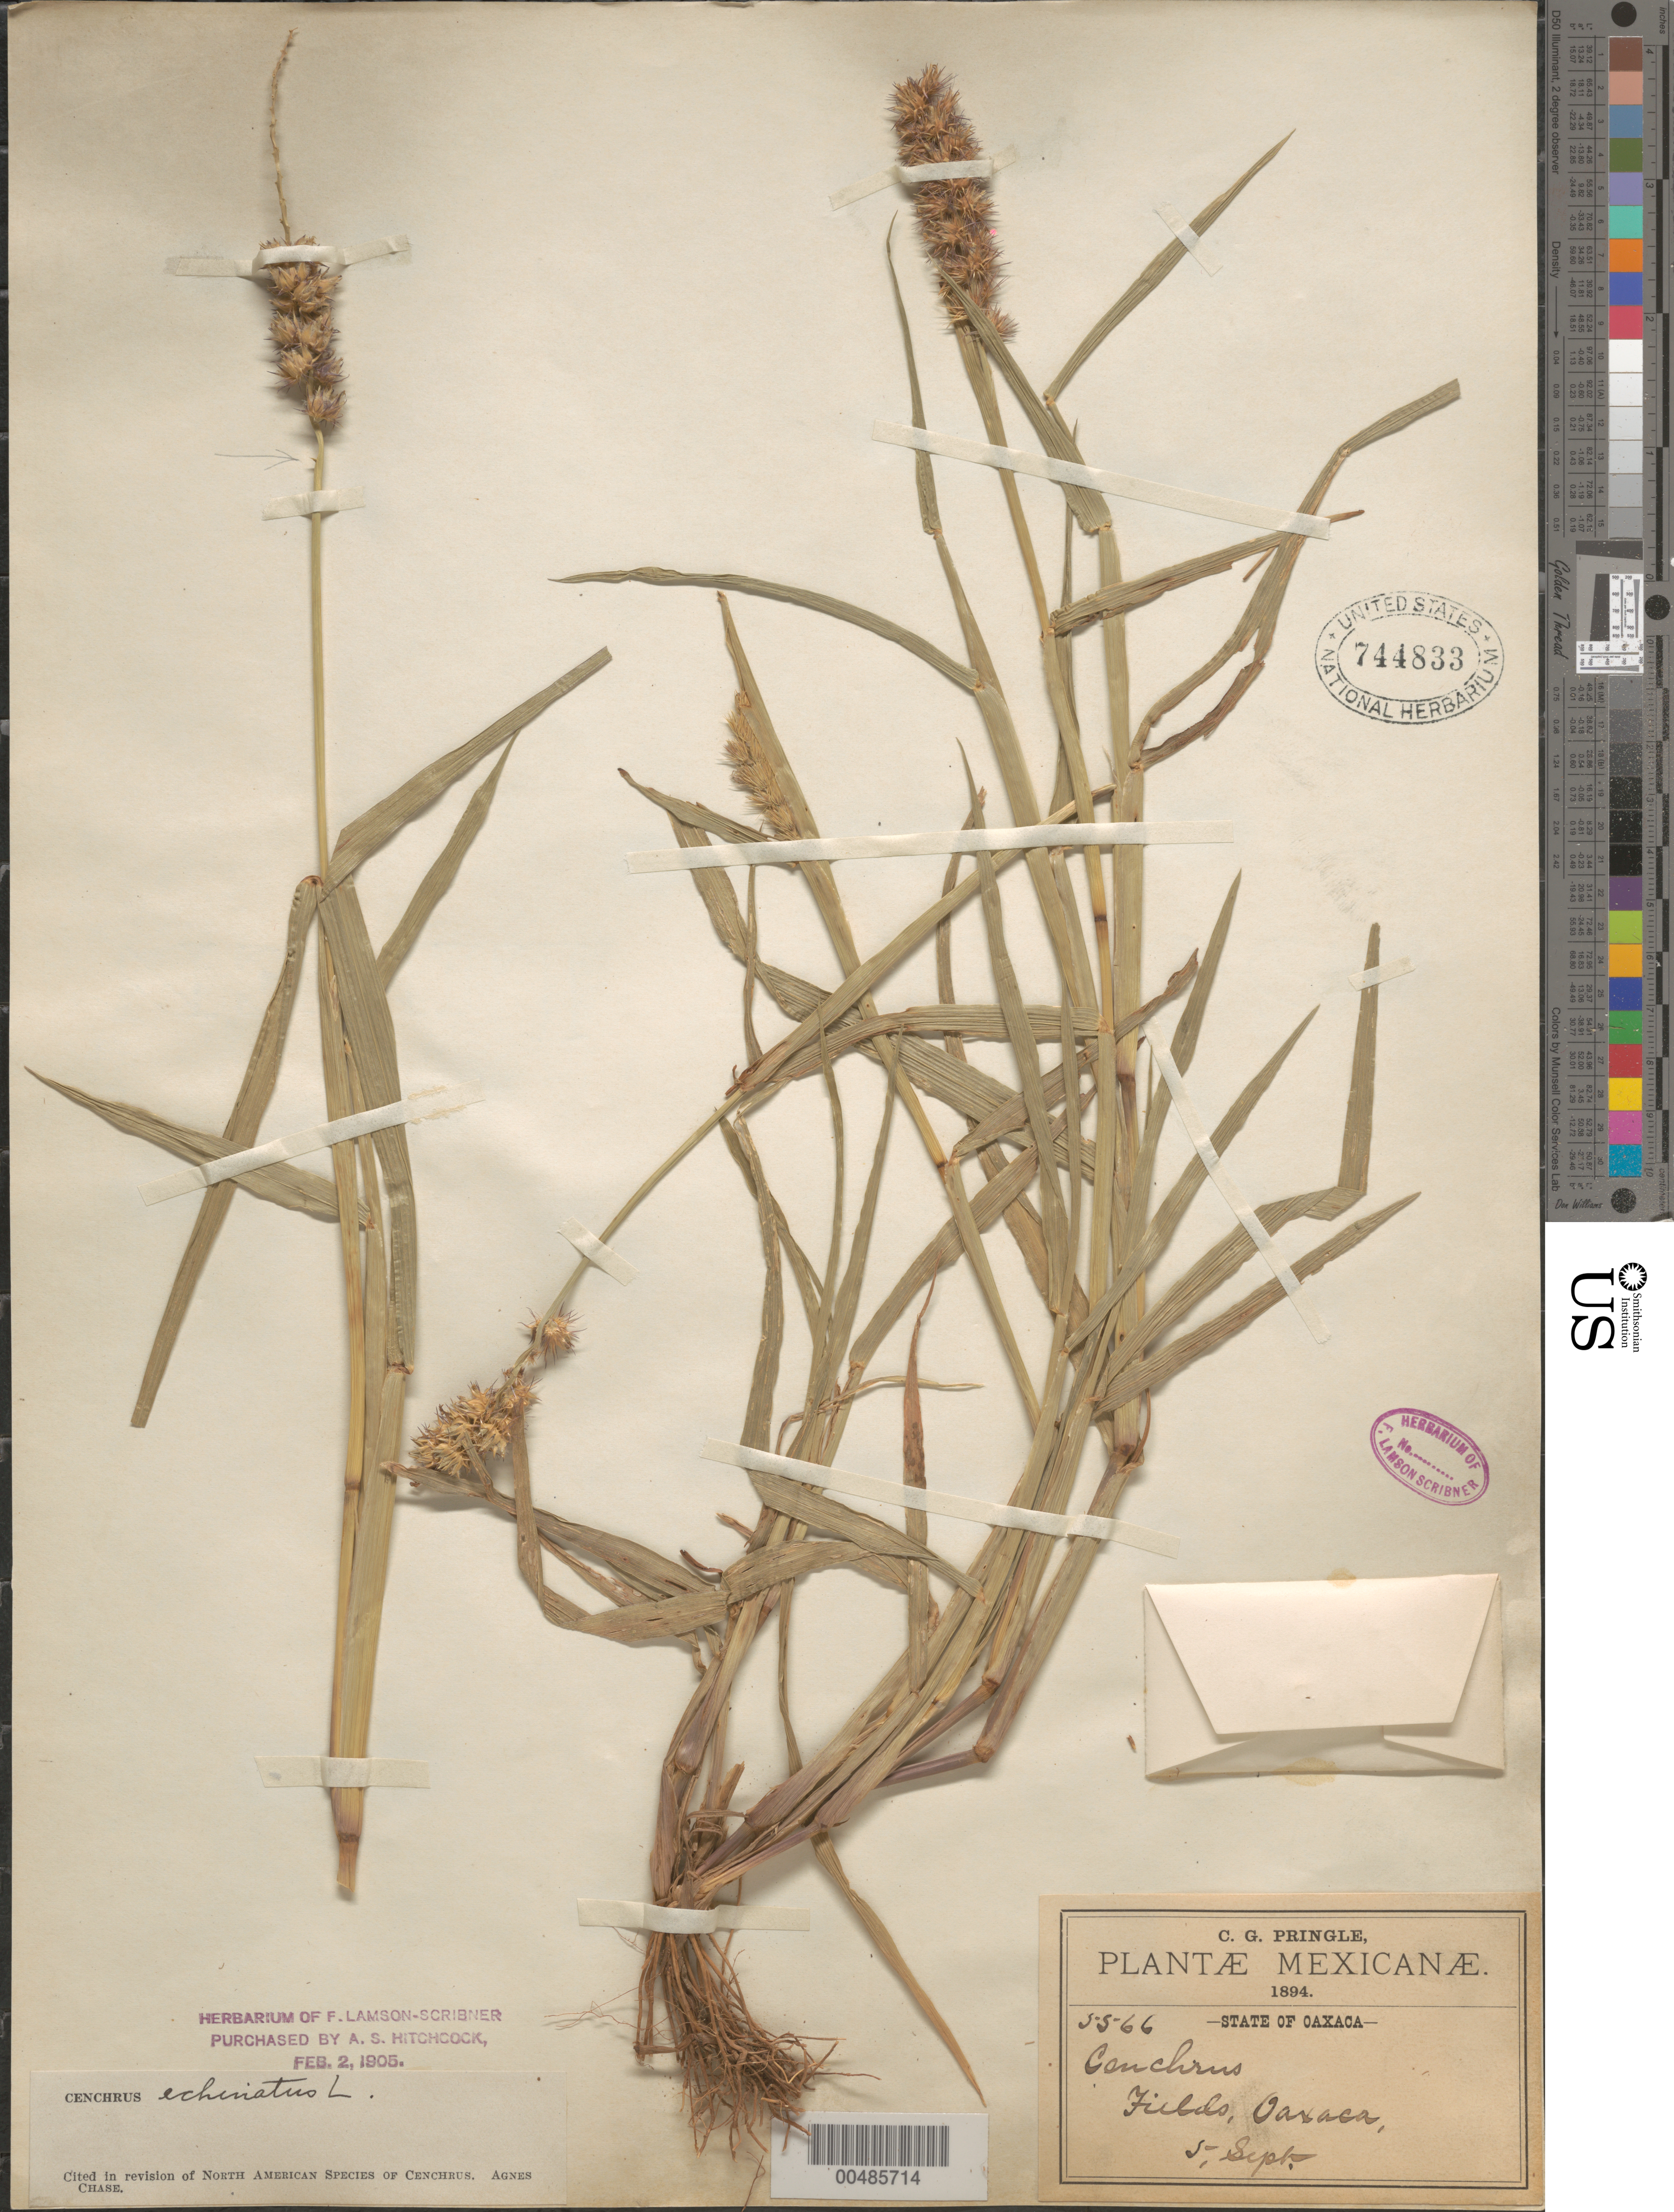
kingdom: Plantae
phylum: Tracheophyta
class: Liliopsida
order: Poales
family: Poaceae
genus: Cenchrus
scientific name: Cenchrus echinatus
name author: L.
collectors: C. G. Pringle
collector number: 5566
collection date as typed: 5 Sep 1894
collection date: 1894-09-05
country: Mexico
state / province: Oaxaca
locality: Oaxaca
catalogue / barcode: US 744833